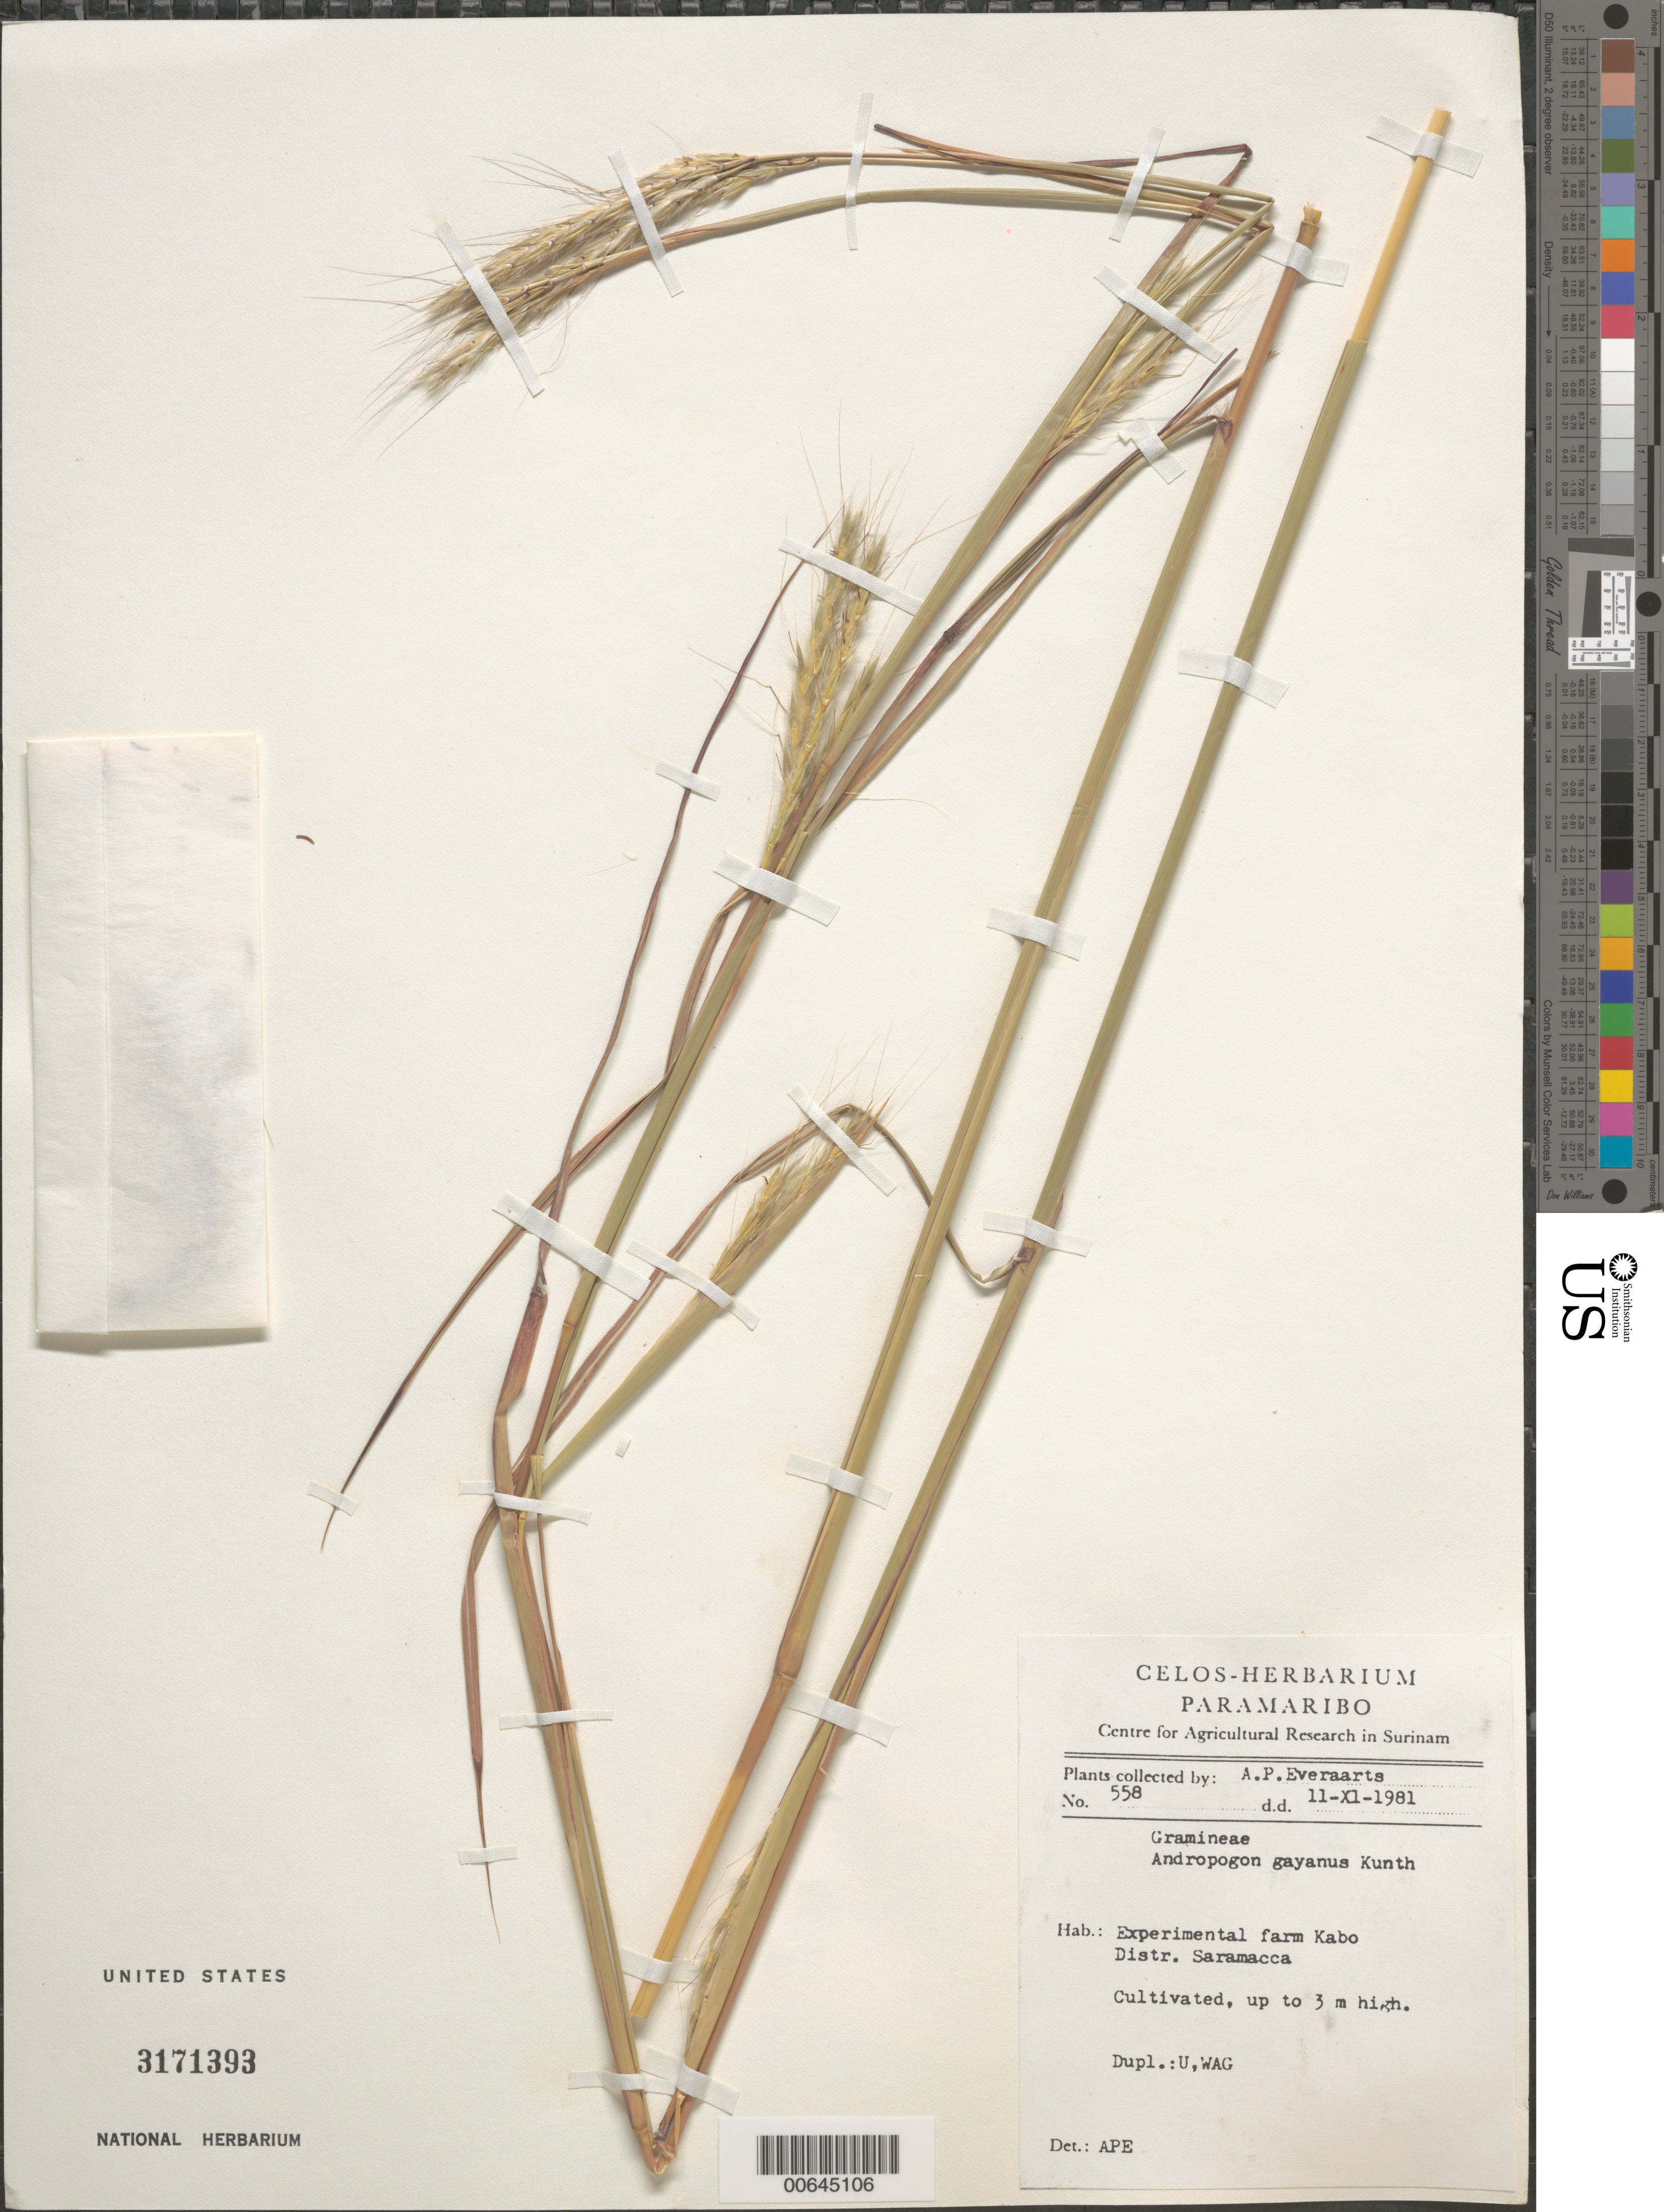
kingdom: Plantae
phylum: Tracheophyta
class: Liliopsida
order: Poales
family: Poaceae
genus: Andropogon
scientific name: Andropogon gayanus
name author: Kunth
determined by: Judziewicz, E. J.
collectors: A. Everaarts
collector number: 558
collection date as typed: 11-Nov-81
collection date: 1981-11-11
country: Suriname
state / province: Saramacca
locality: Kabo Experimental Farm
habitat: Cultivated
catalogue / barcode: US 3171393